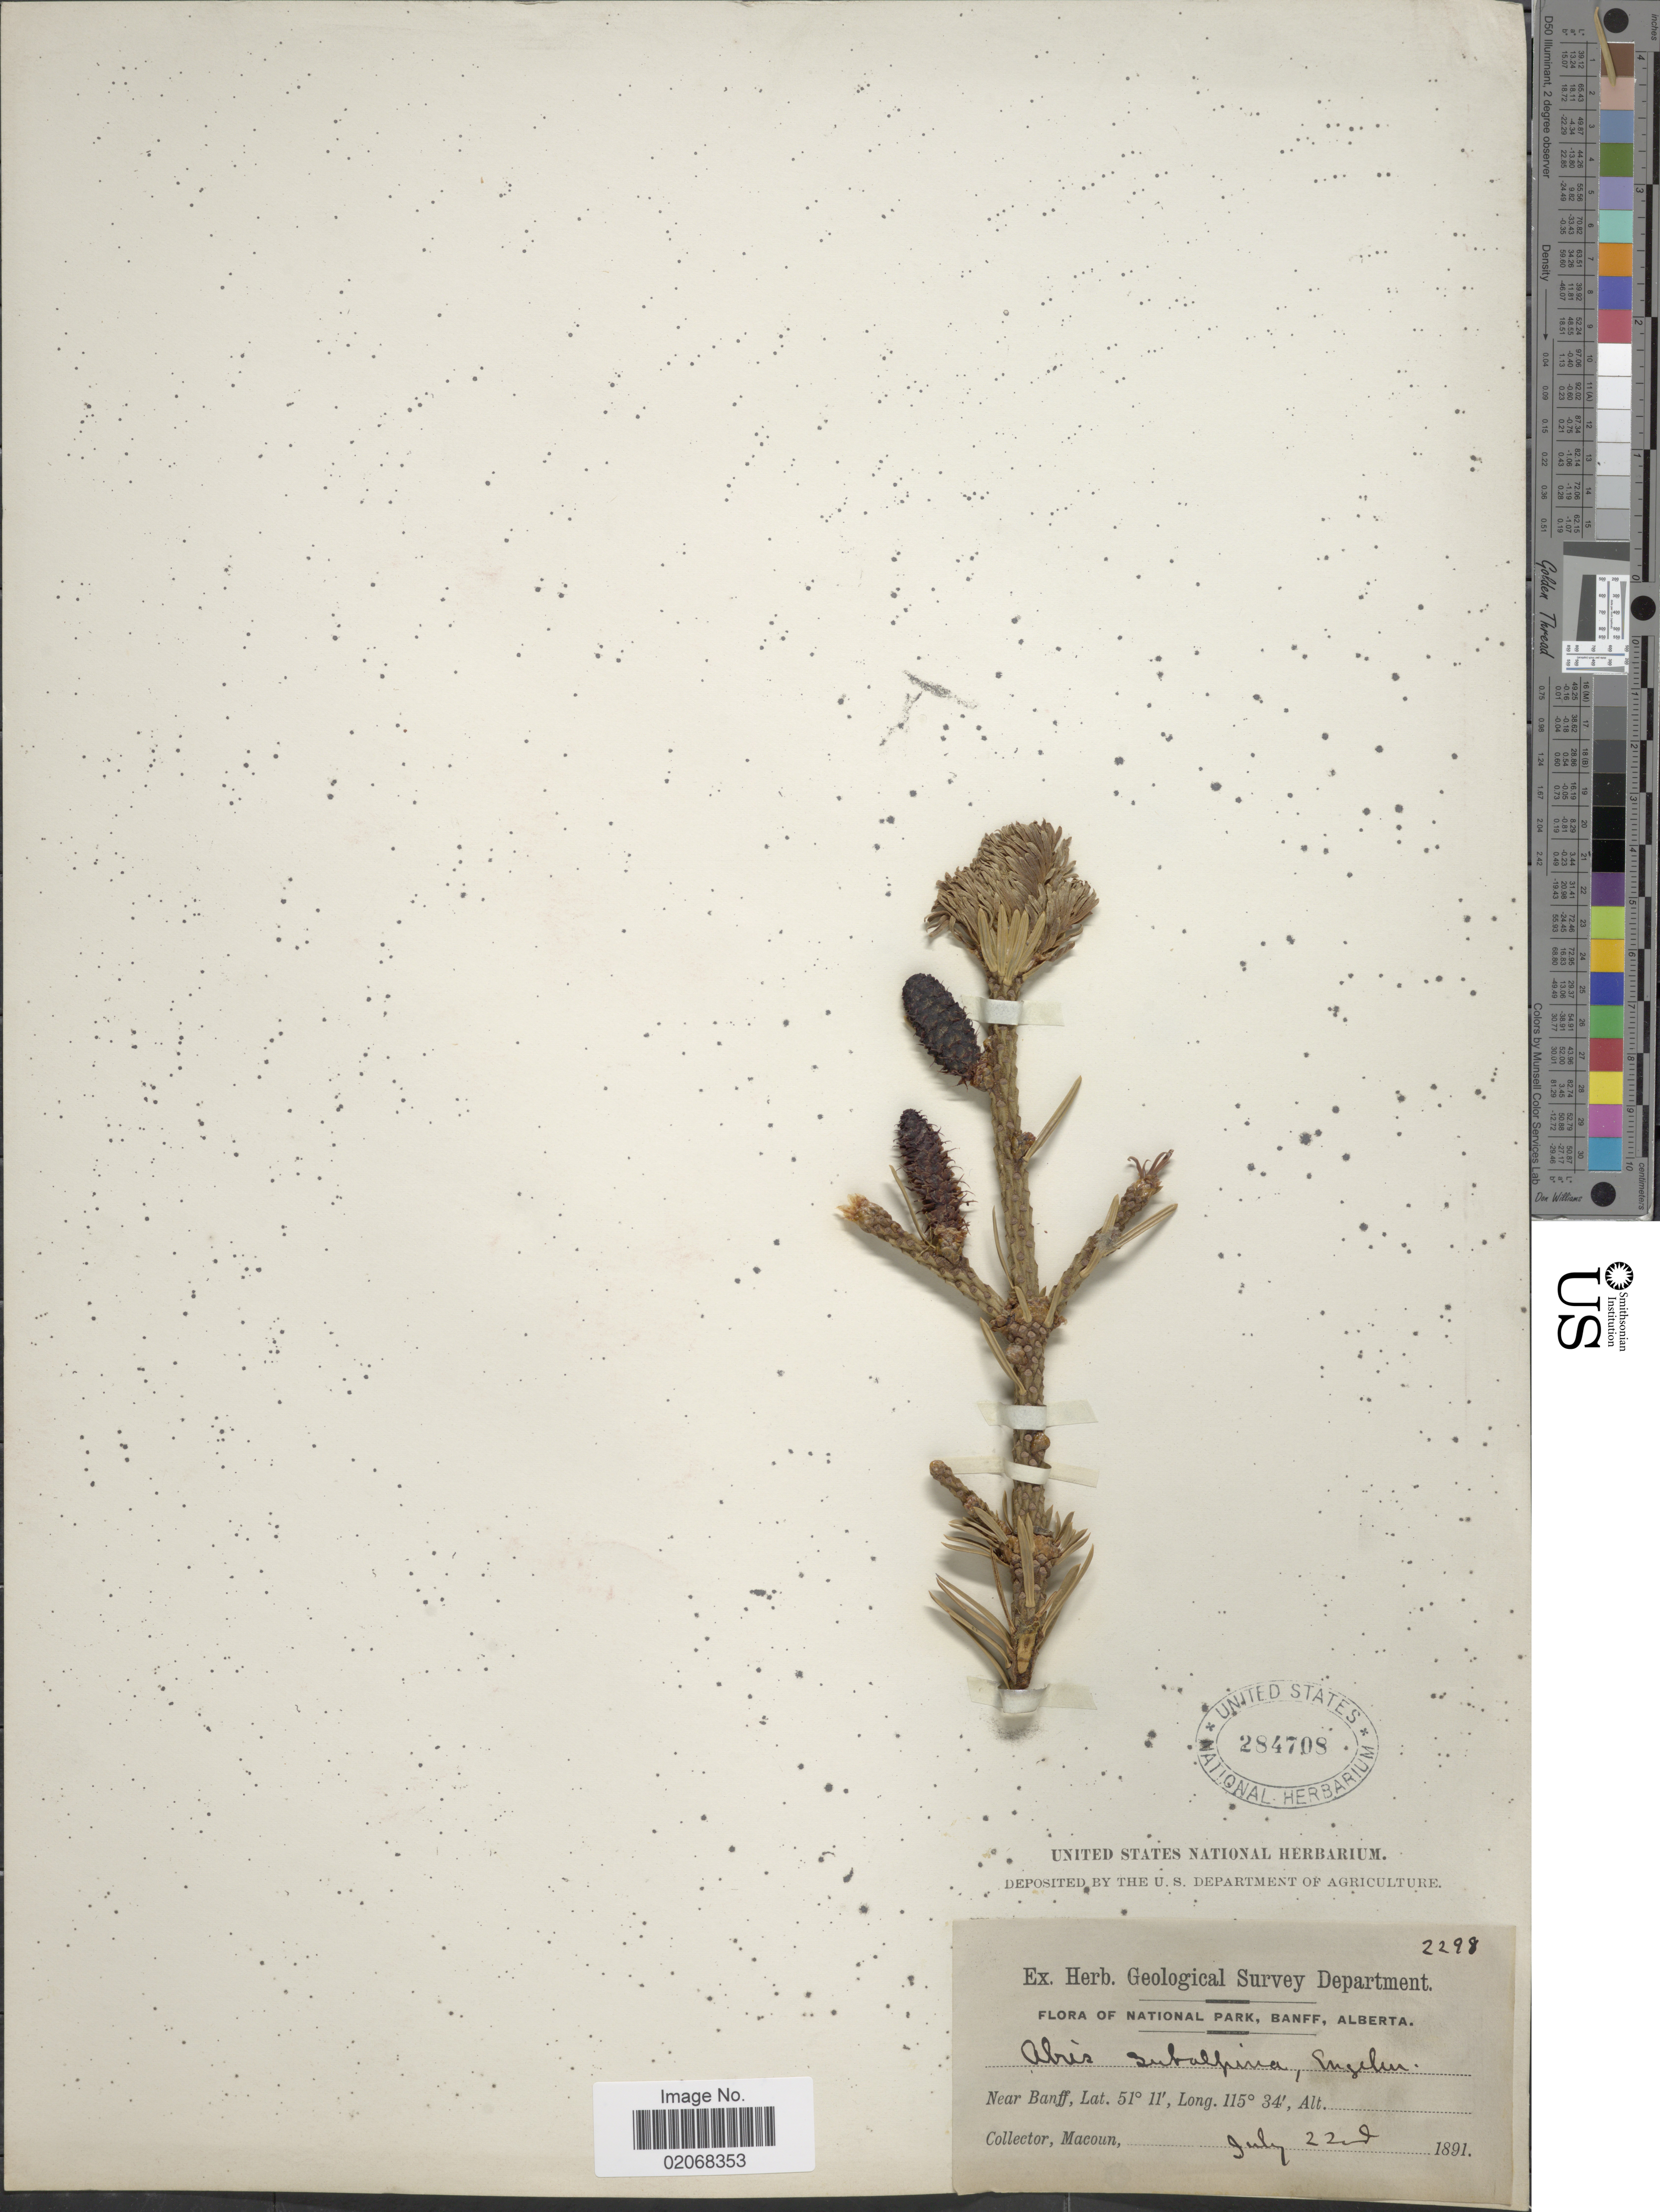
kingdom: Plantae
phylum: Tracheophyta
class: Pinopsida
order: Pinales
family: Pinaceae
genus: Abies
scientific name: Abies lasiocarpa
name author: (Hook.) Nutt.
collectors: -- Macoun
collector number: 2298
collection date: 1891-07-22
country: Canada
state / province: Alberta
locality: National Park, Banff, Near Banff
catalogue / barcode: US 284708